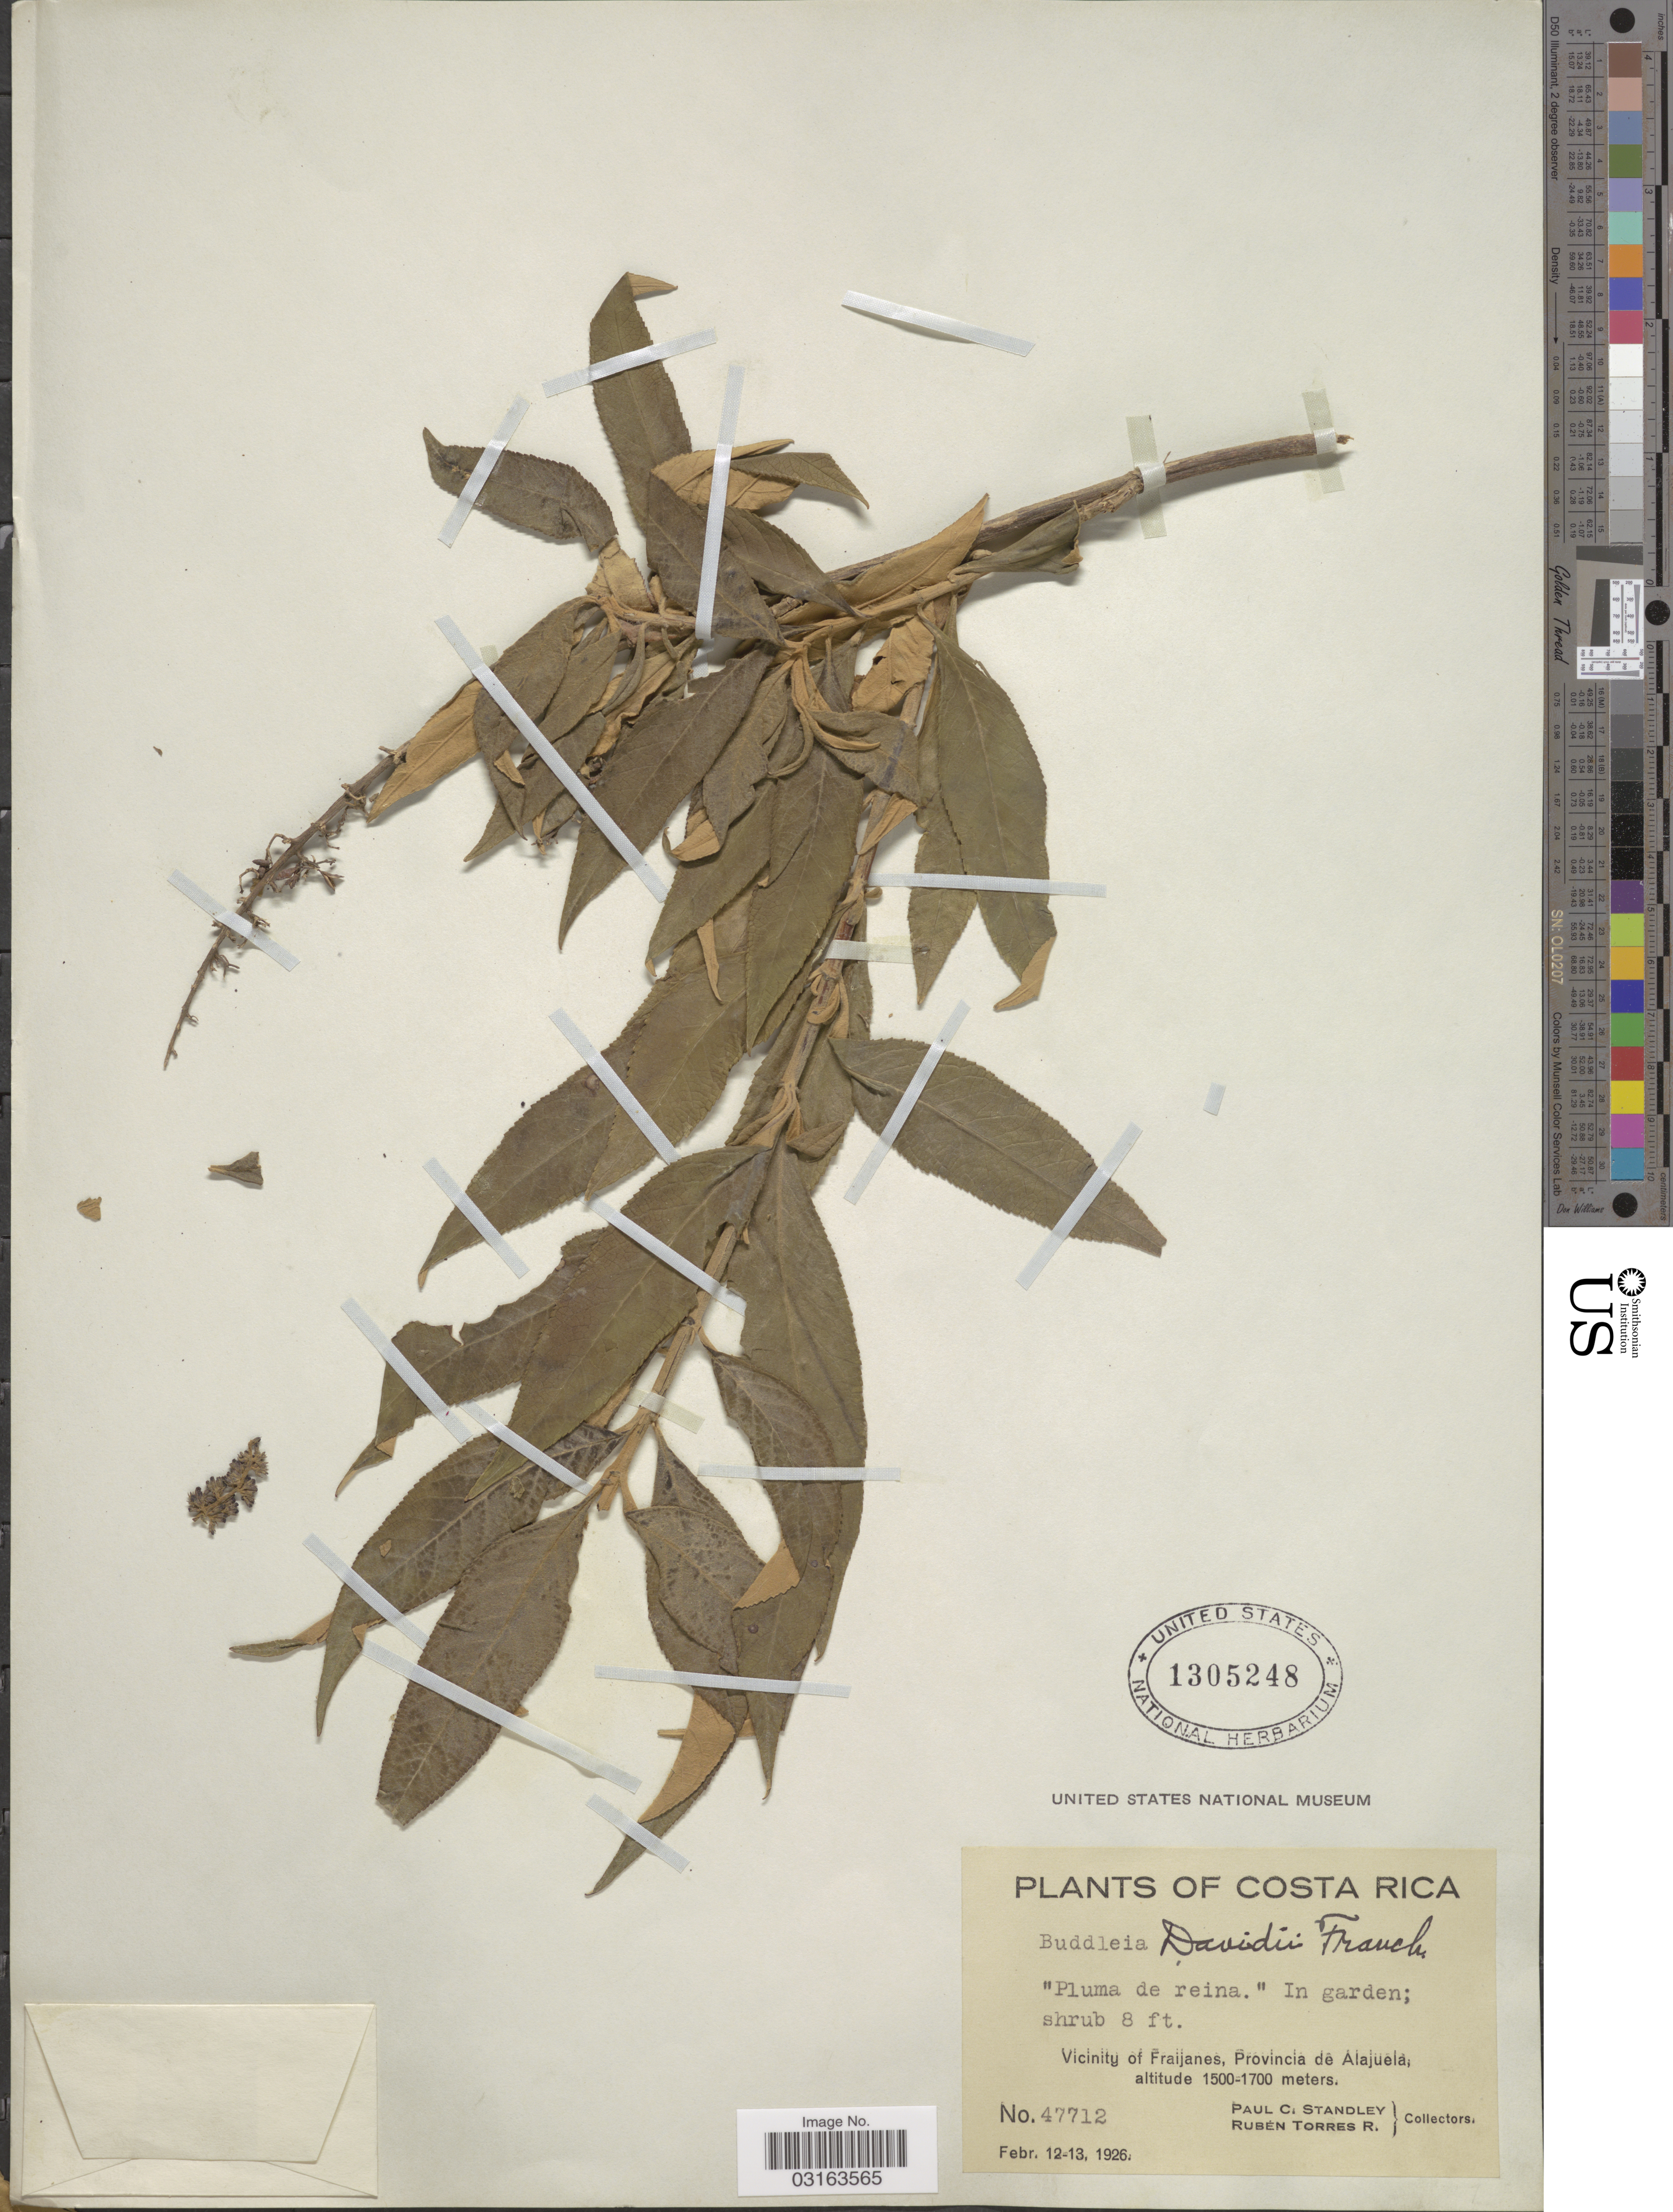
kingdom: Plantae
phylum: Tracheophyta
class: Magnoliopsida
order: Lamiales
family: Scrophulariaceae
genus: Buddleja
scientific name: Buddleja davidii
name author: Franch.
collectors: P. C. Standley & R. Torres Rojas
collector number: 47712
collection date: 1926-02-12/1926-02-13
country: Costa Rica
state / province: Alajuela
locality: Vicinity of Fraijanes.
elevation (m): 1500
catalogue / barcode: US 1305248